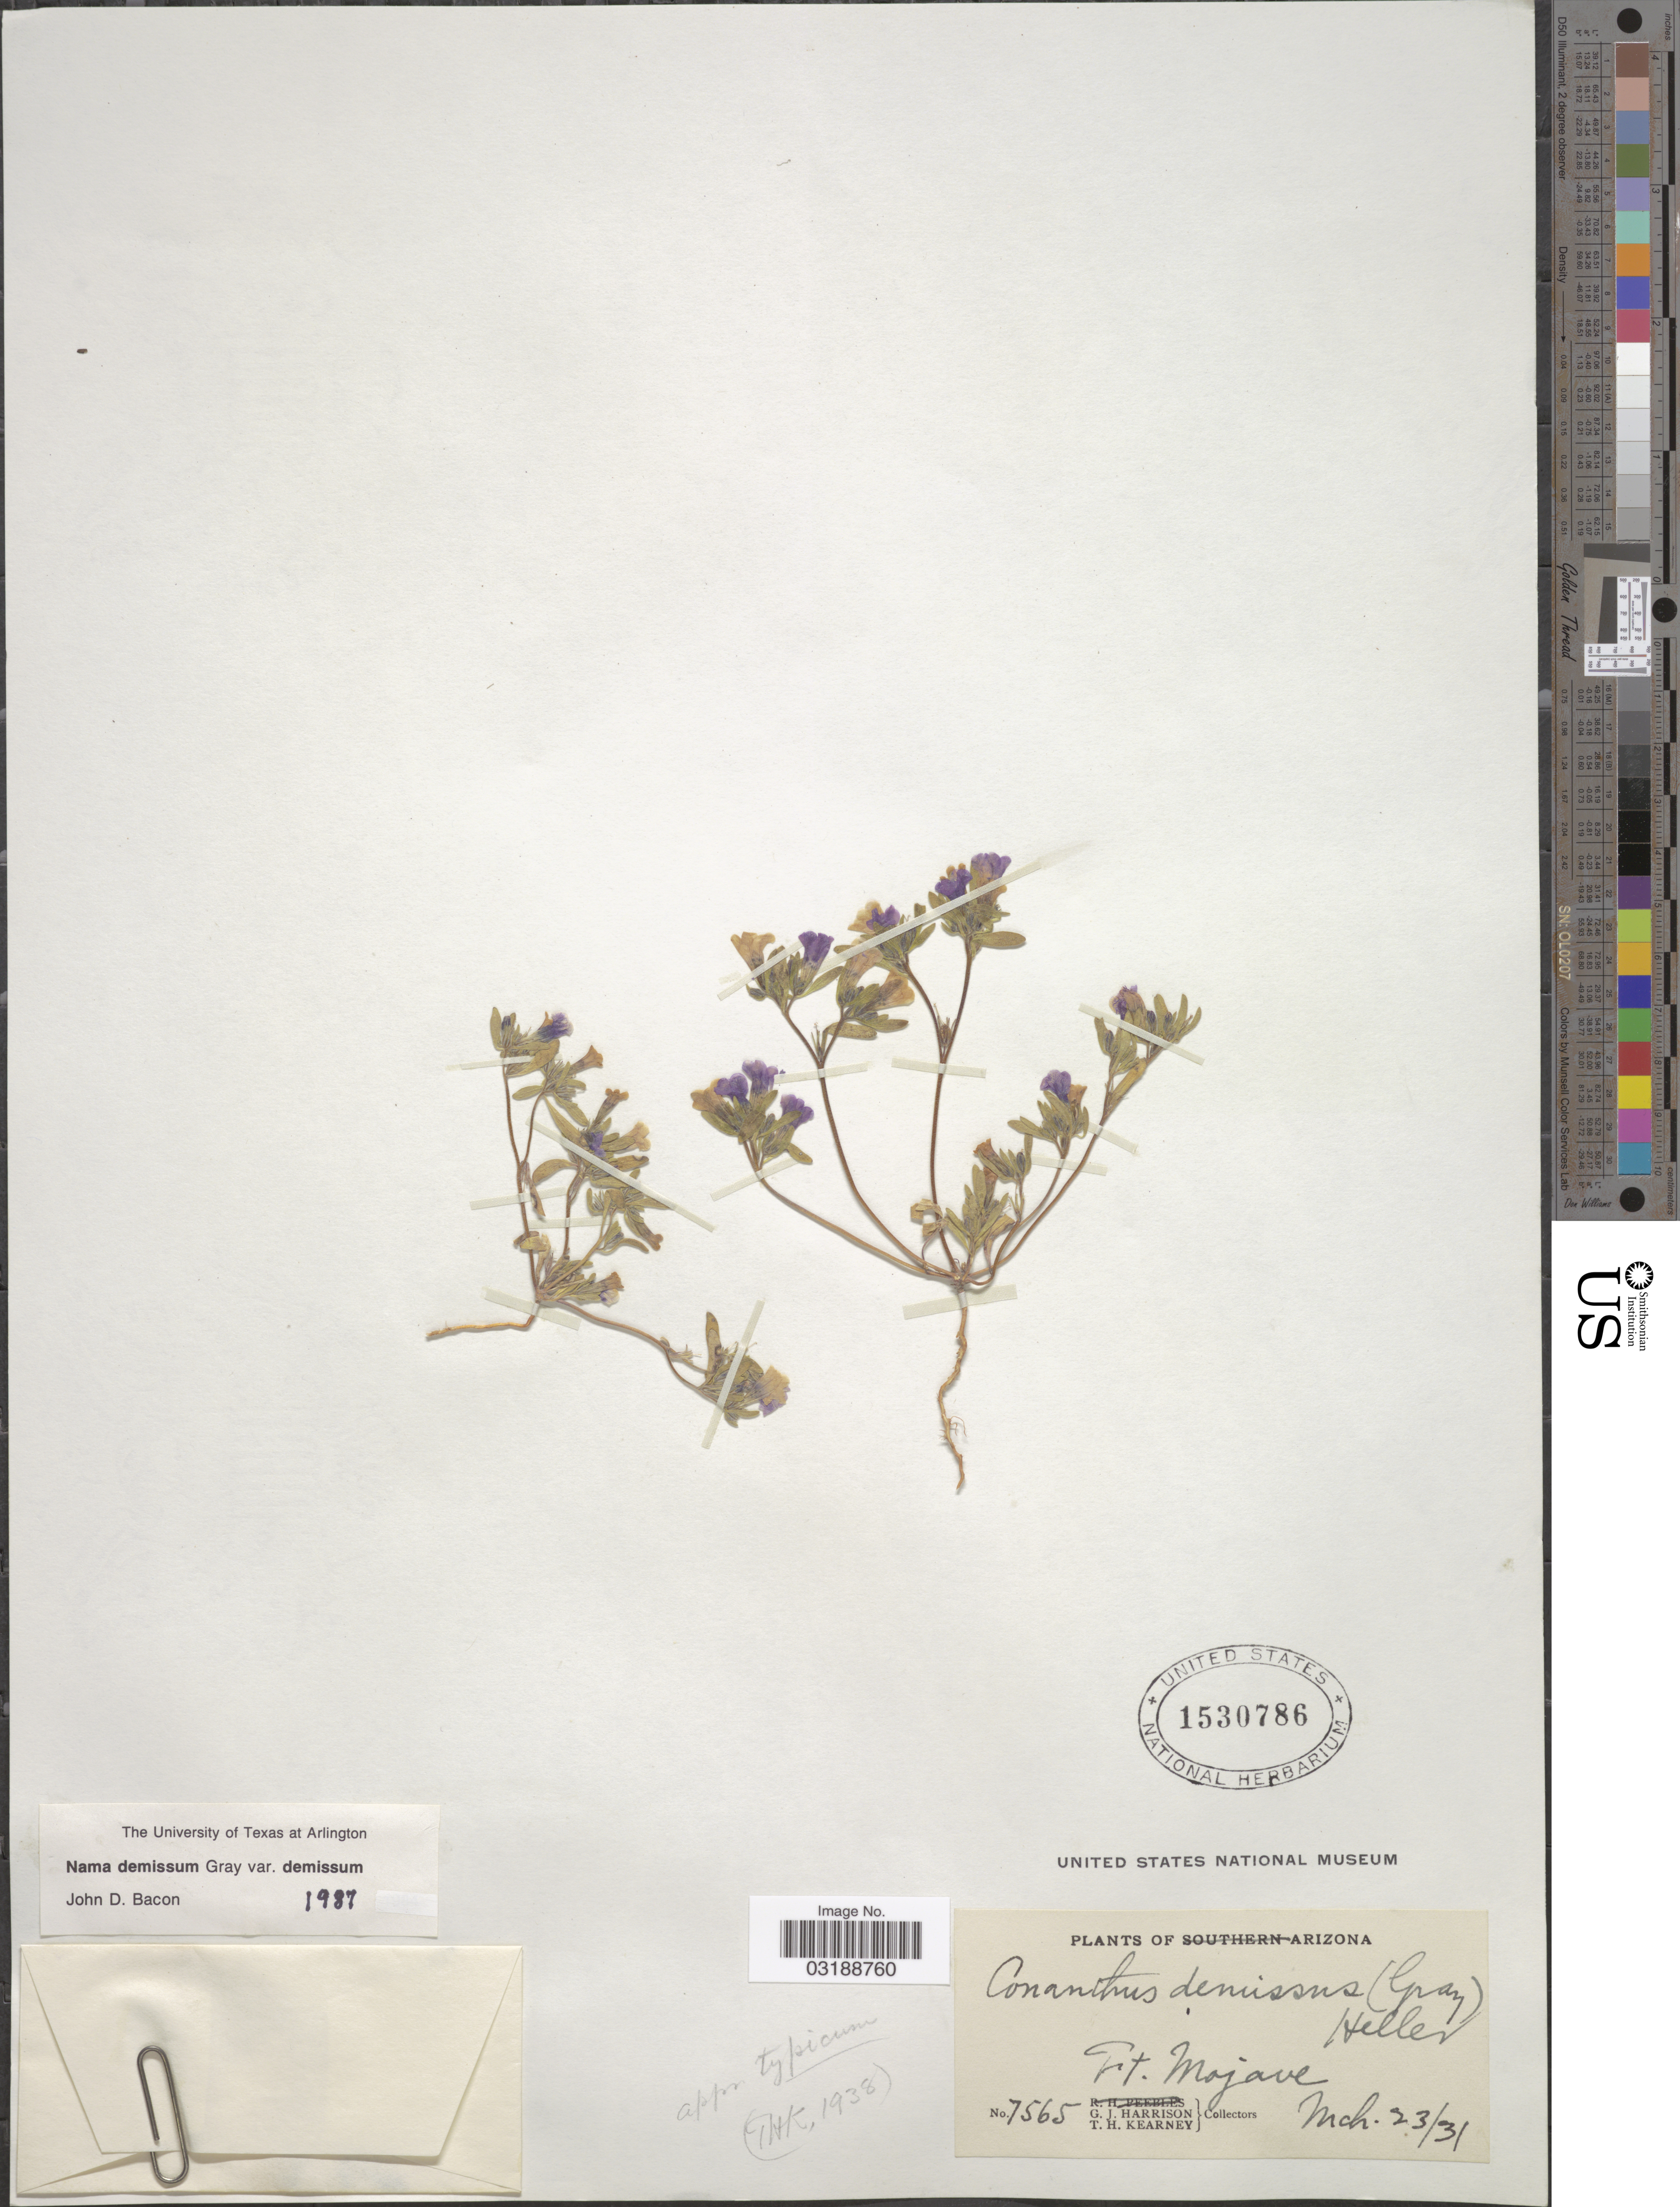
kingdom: Plantae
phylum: Tracheophyta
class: Magnoliopsida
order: Boraginales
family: Namaceae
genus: Nama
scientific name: Nama demissa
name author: A. Gray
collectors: G. J. Harrison & T. H. Kearney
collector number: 7565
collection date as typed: Transcribed d/m/y: 23/3/31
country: United States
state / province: Arizona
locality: Ft. Mojave.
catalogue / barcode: US 1530786